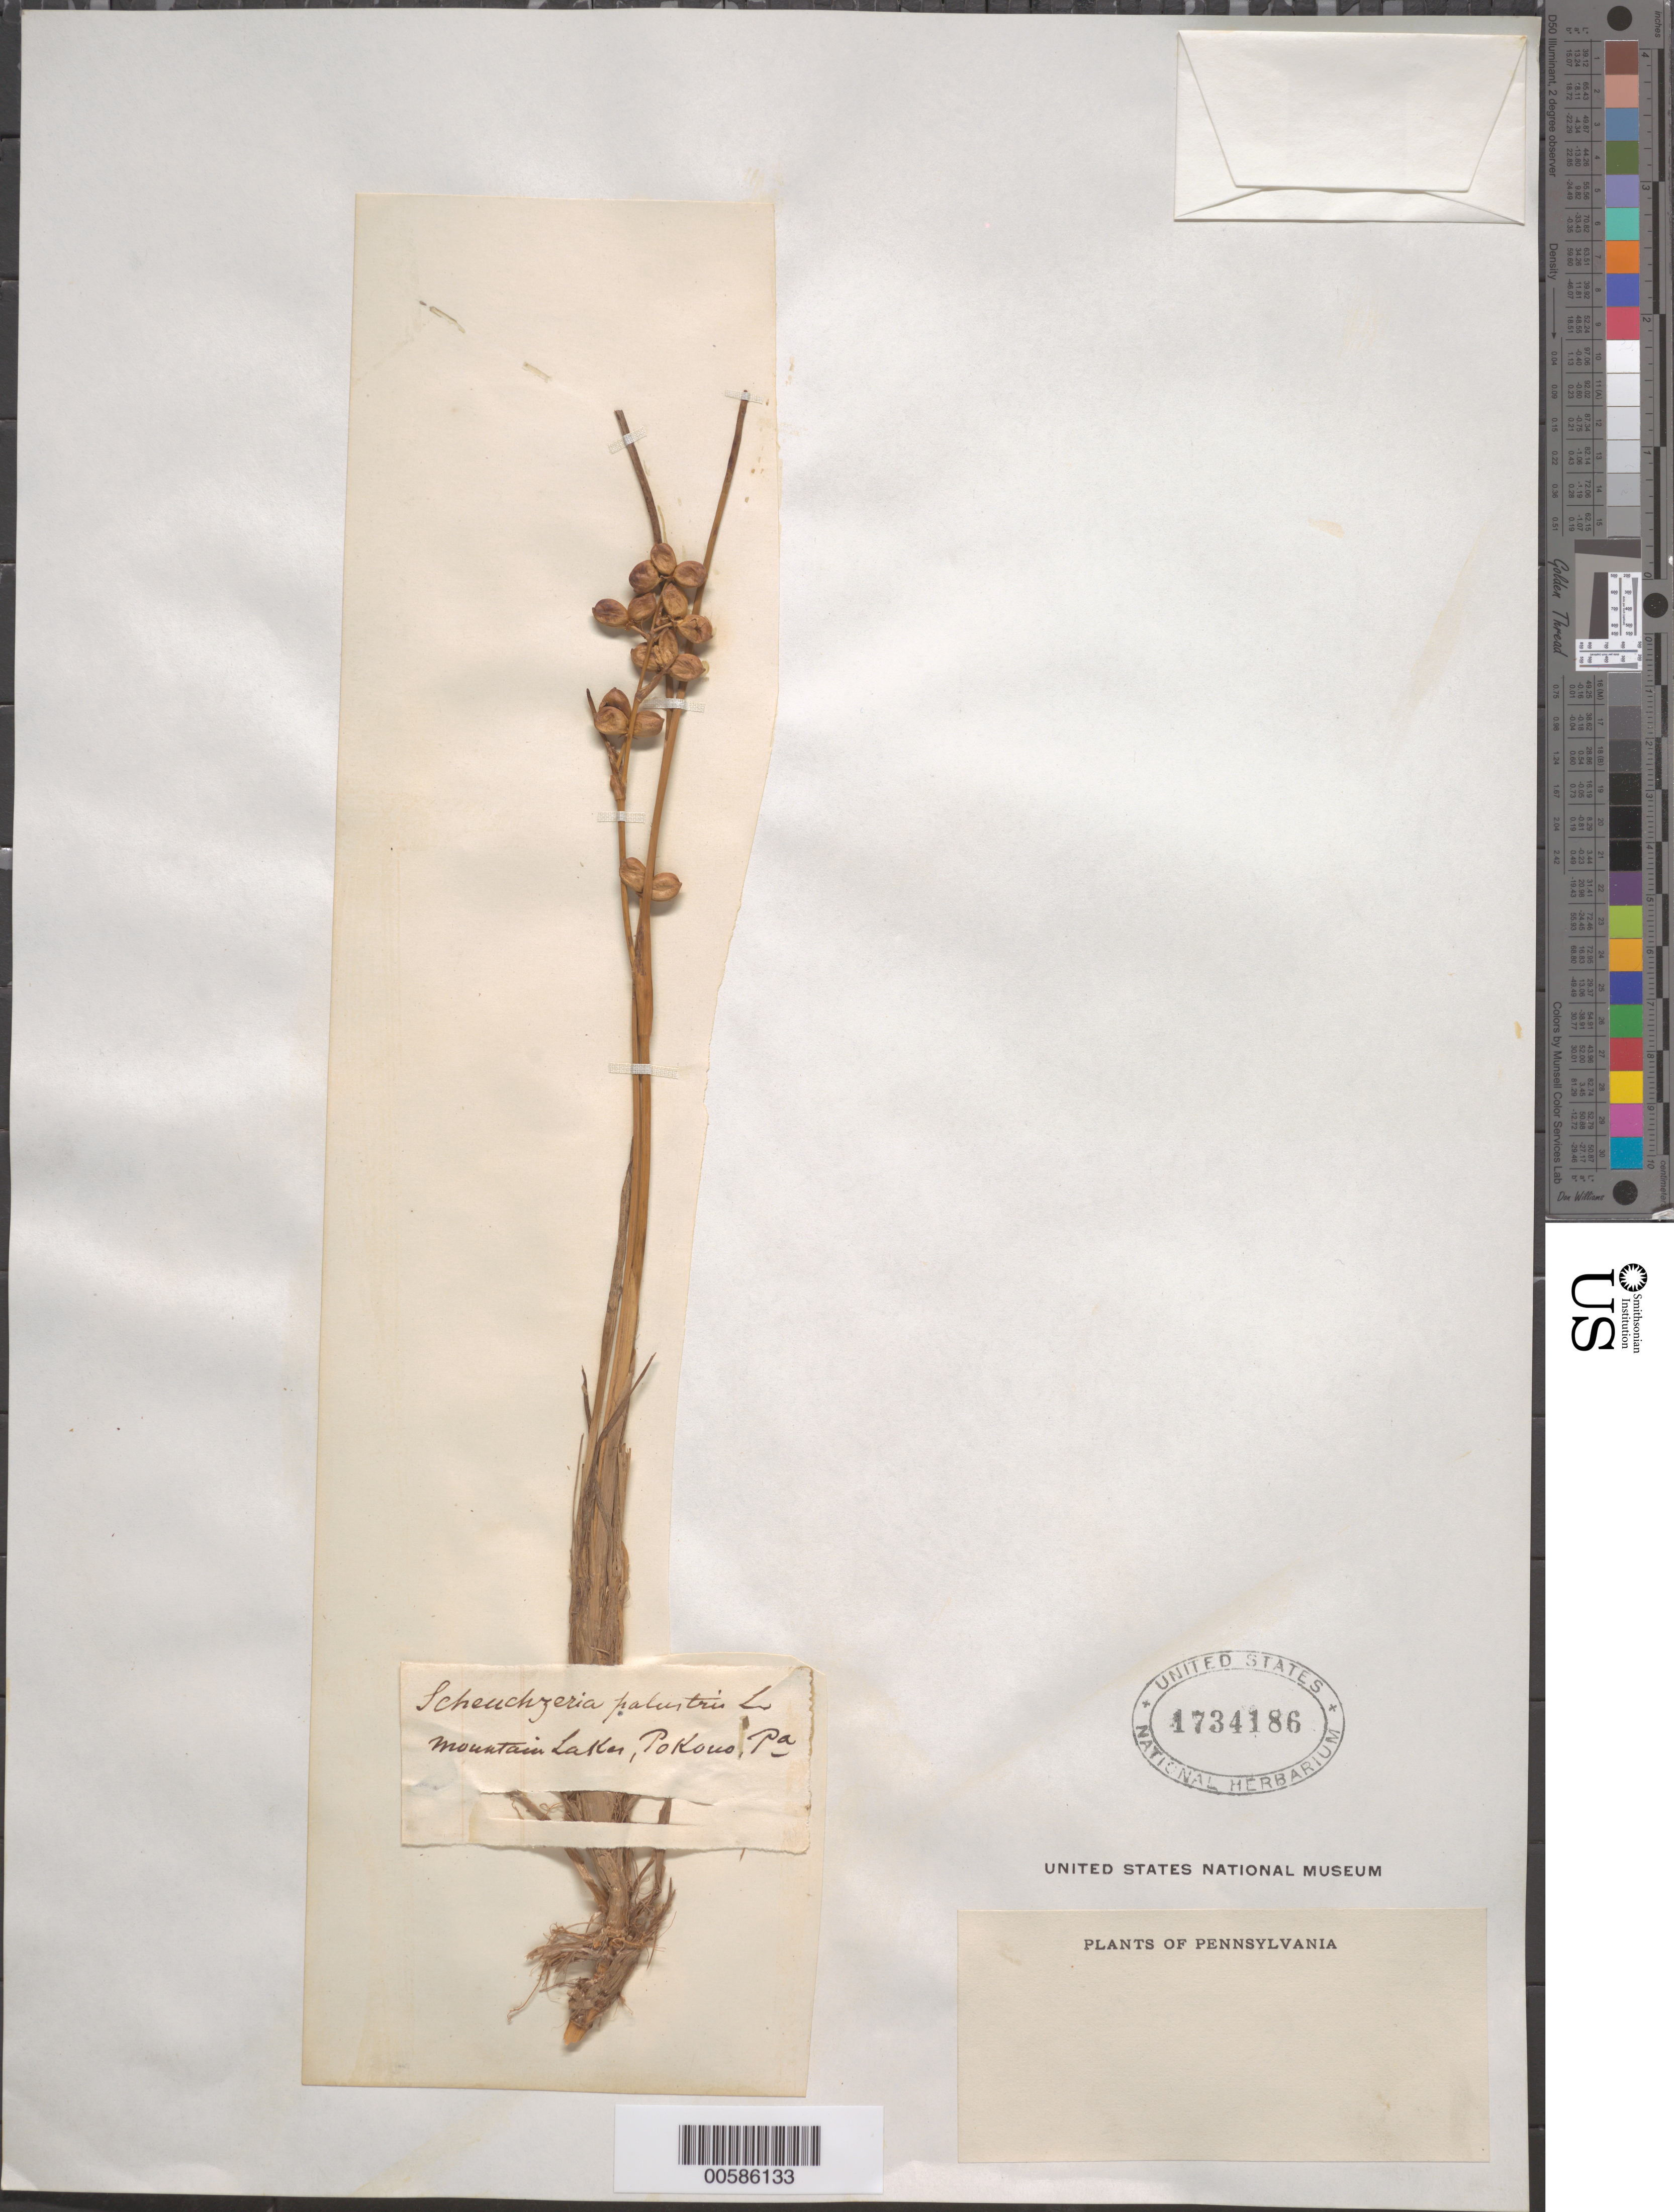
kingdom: Plantae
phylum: Tracheophyta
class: Liliopsida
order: Alismatales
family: Scheuchzeriaceae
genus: Scheuchzeria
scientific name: Scheuchzeria palustris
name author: L.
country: United States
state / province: Pennsylvania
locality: Mountain Lake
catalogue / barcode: US 1734186